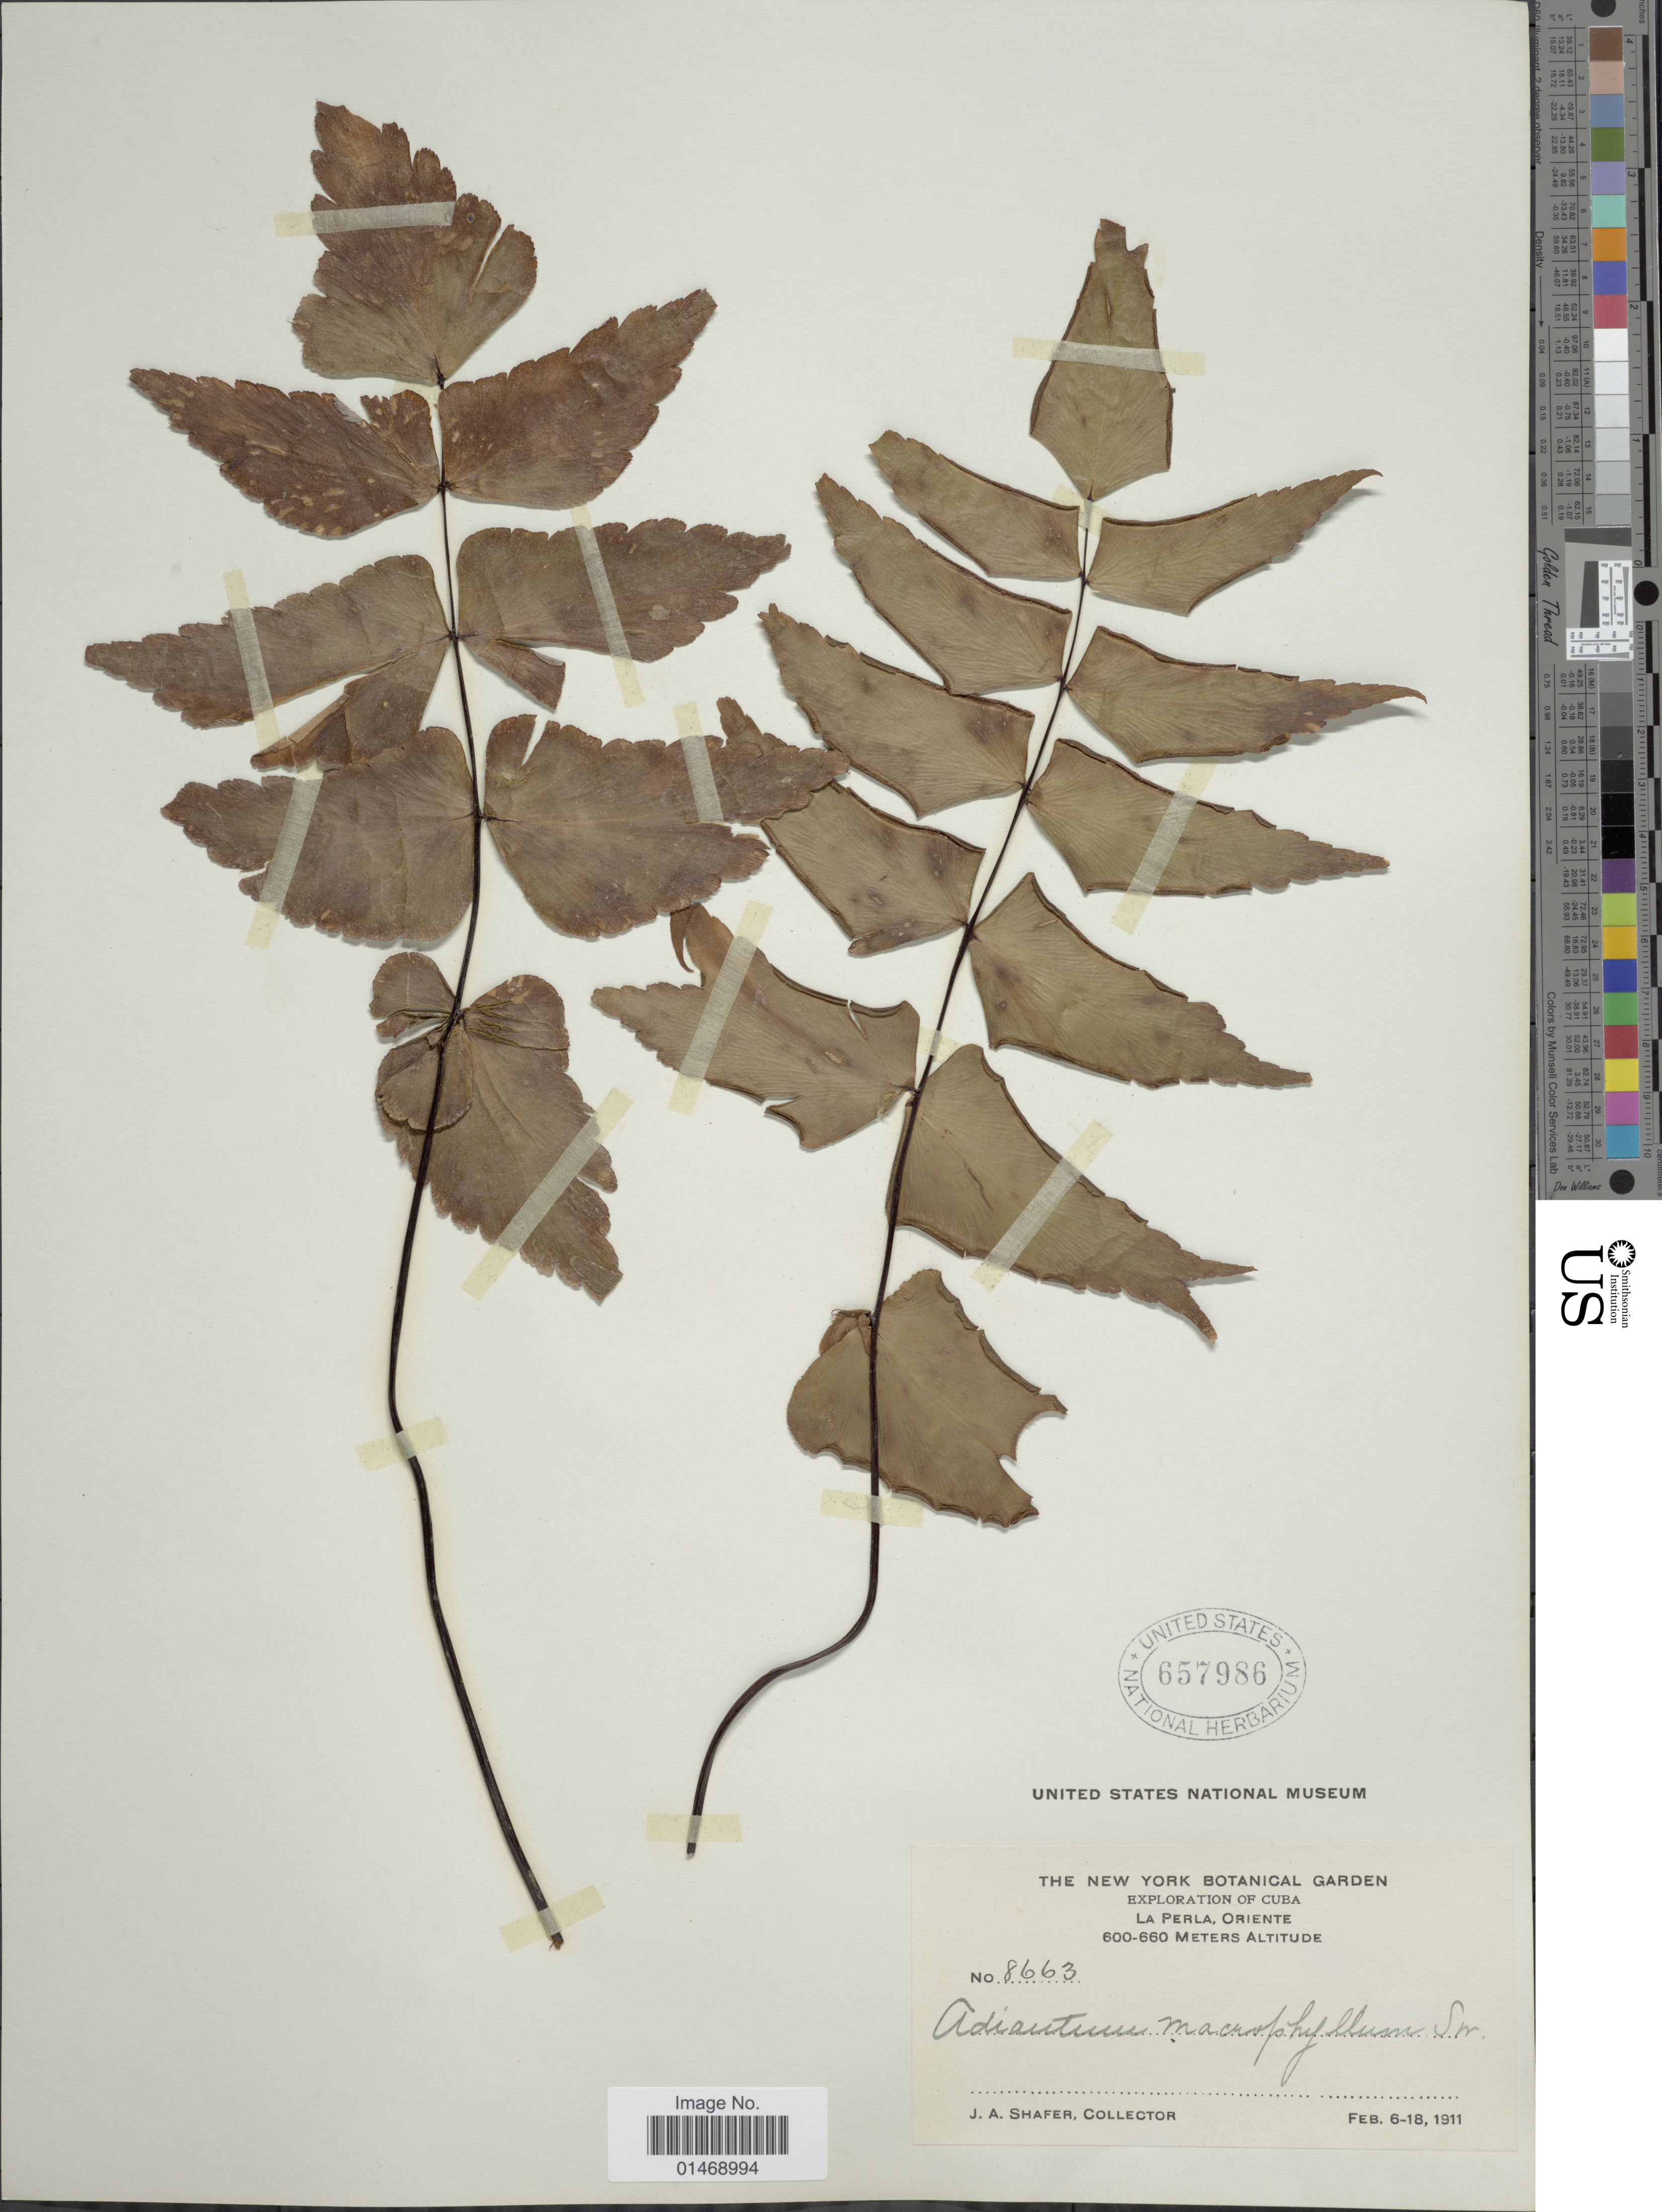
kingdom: Plantae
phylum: Tracheophyta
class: Polypodiopsida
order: Polypodiales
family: Pteridaceae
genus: Adiantum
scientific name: Adiantum macrophyllum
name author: Sw.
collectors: J. A. Shafer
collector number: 8663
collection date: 1911-02-06/1911-02-18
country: Cuba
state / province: Oriente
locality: La Perla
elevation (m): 600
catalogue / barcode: US 657986